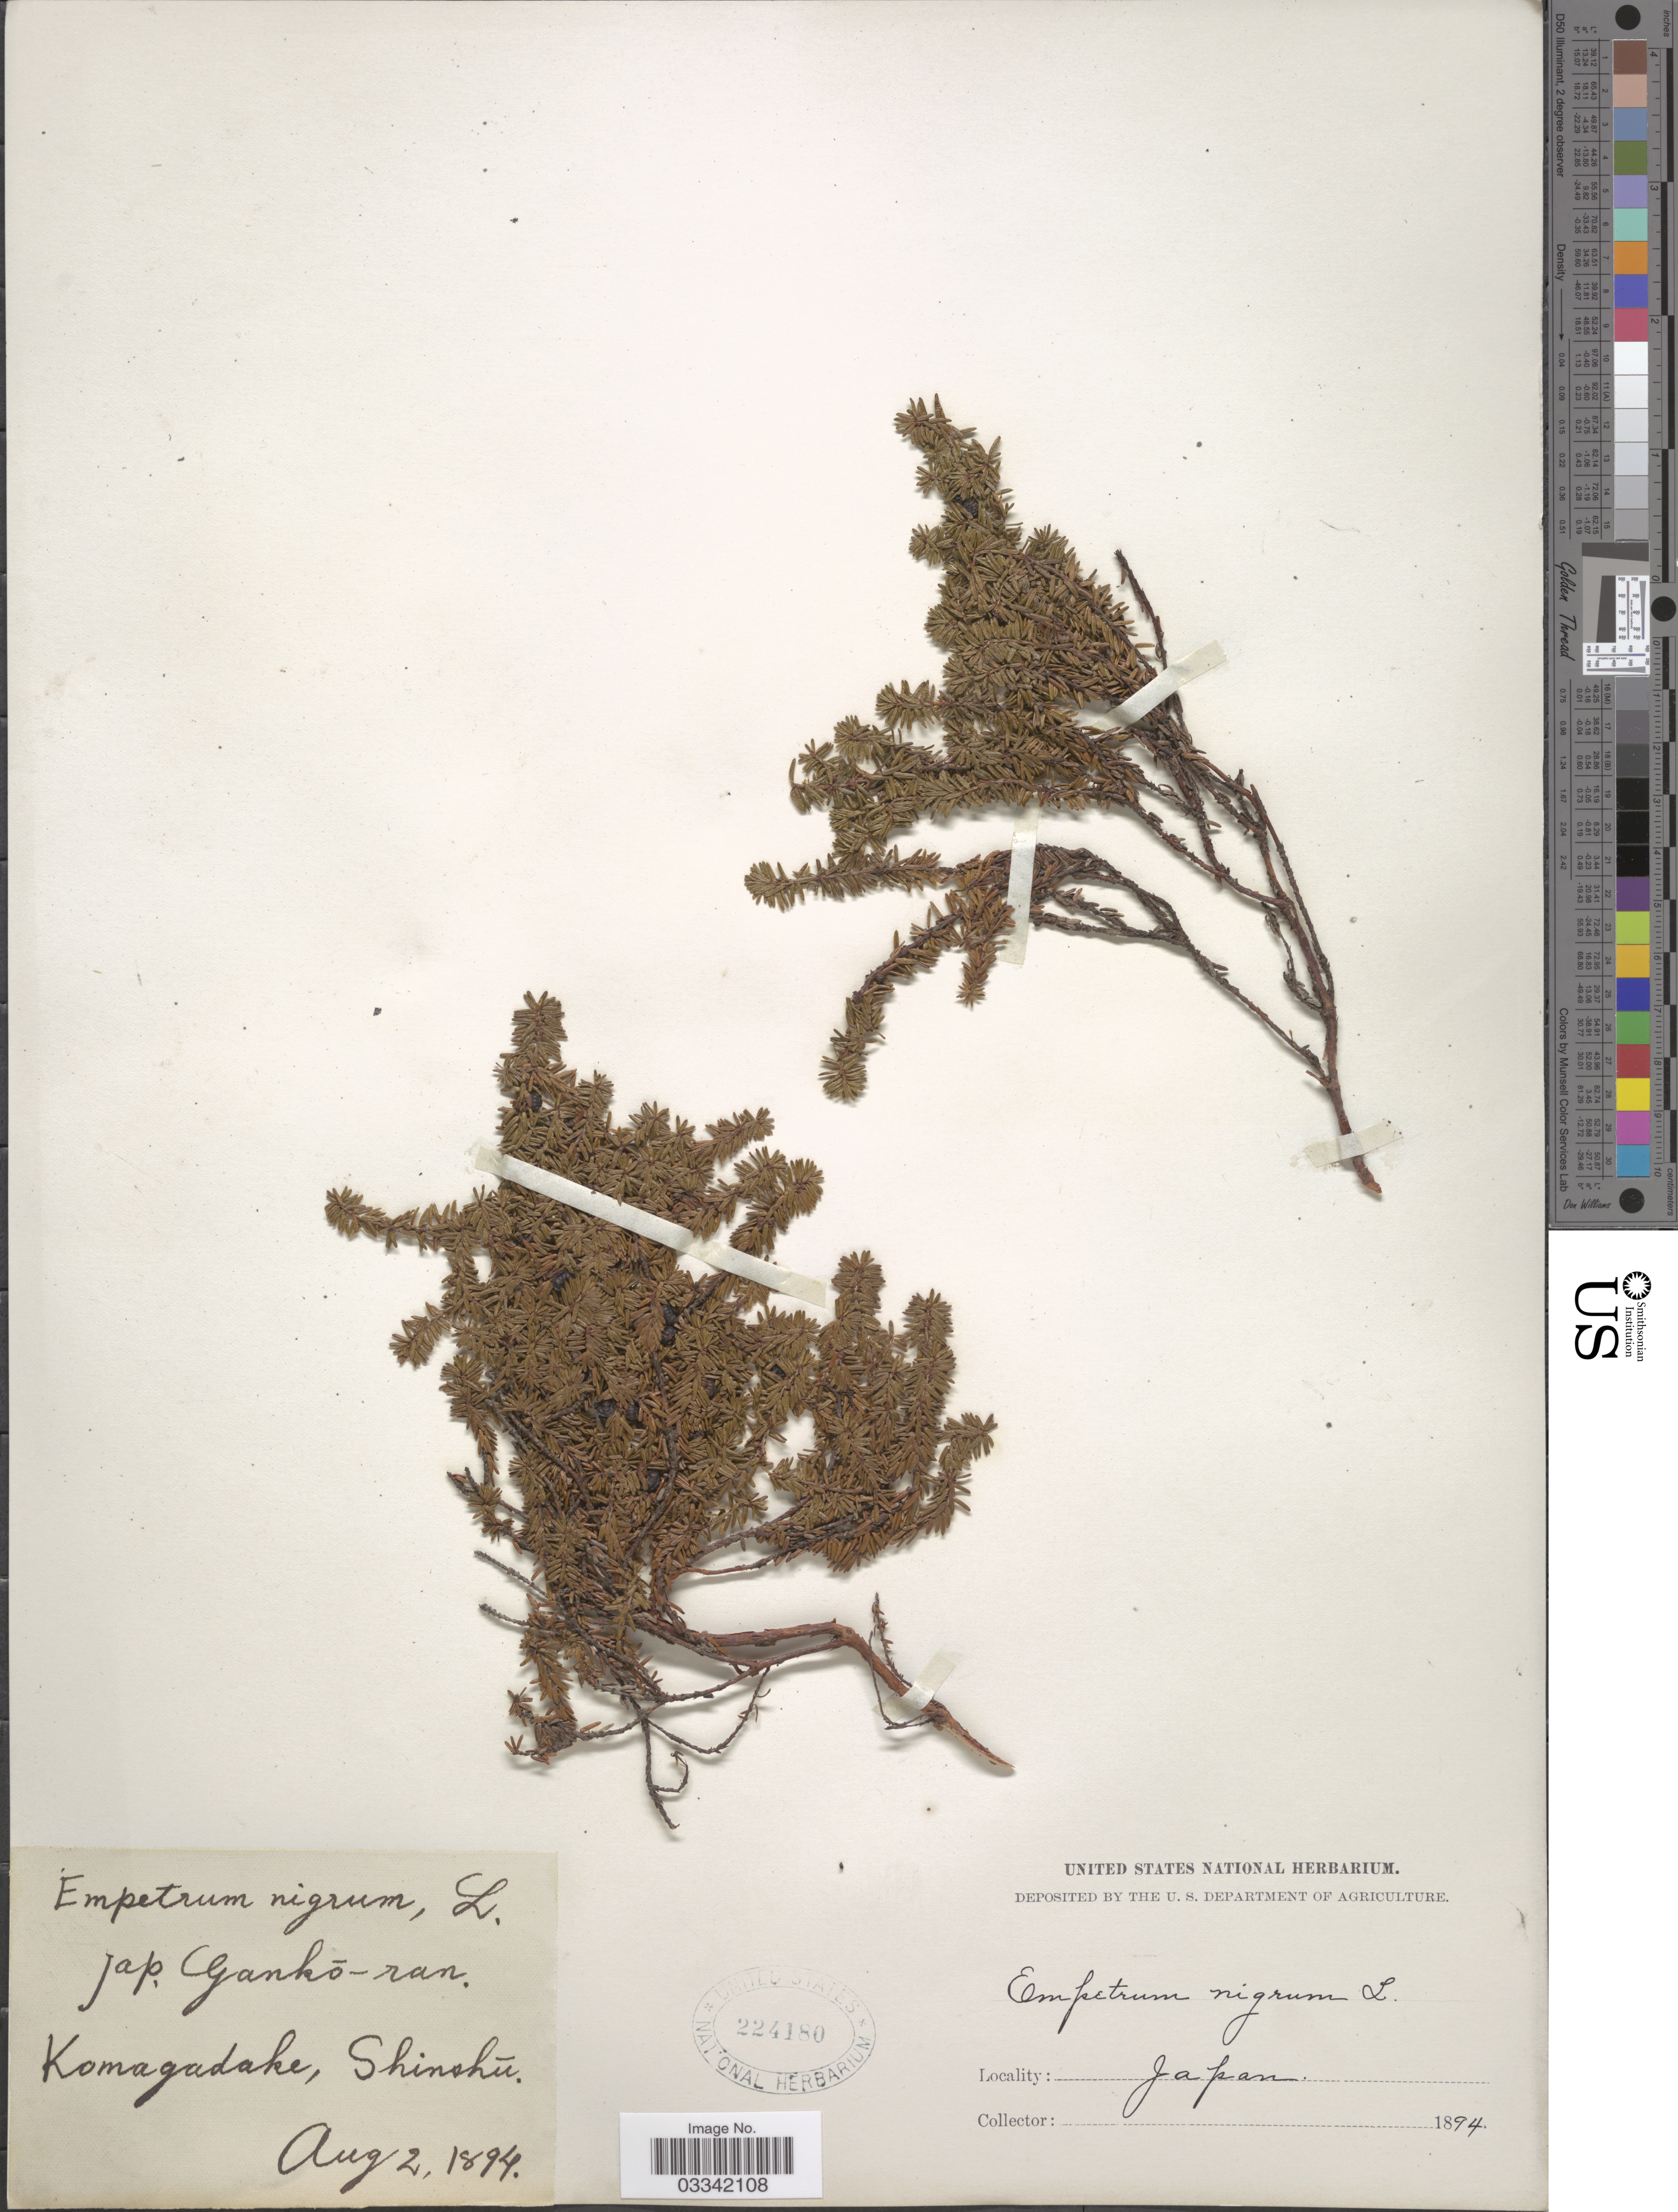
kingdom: Plantae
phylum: Tracheophyta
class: Magnoliopsida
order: Ericales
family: Ericaceae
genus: Empetrum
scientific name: Empetrum nigrum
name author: L.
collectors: ex herb. United States National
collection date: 1894-08-02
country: Japan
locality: Komagadake, Shinshú.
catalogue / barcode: US 224180